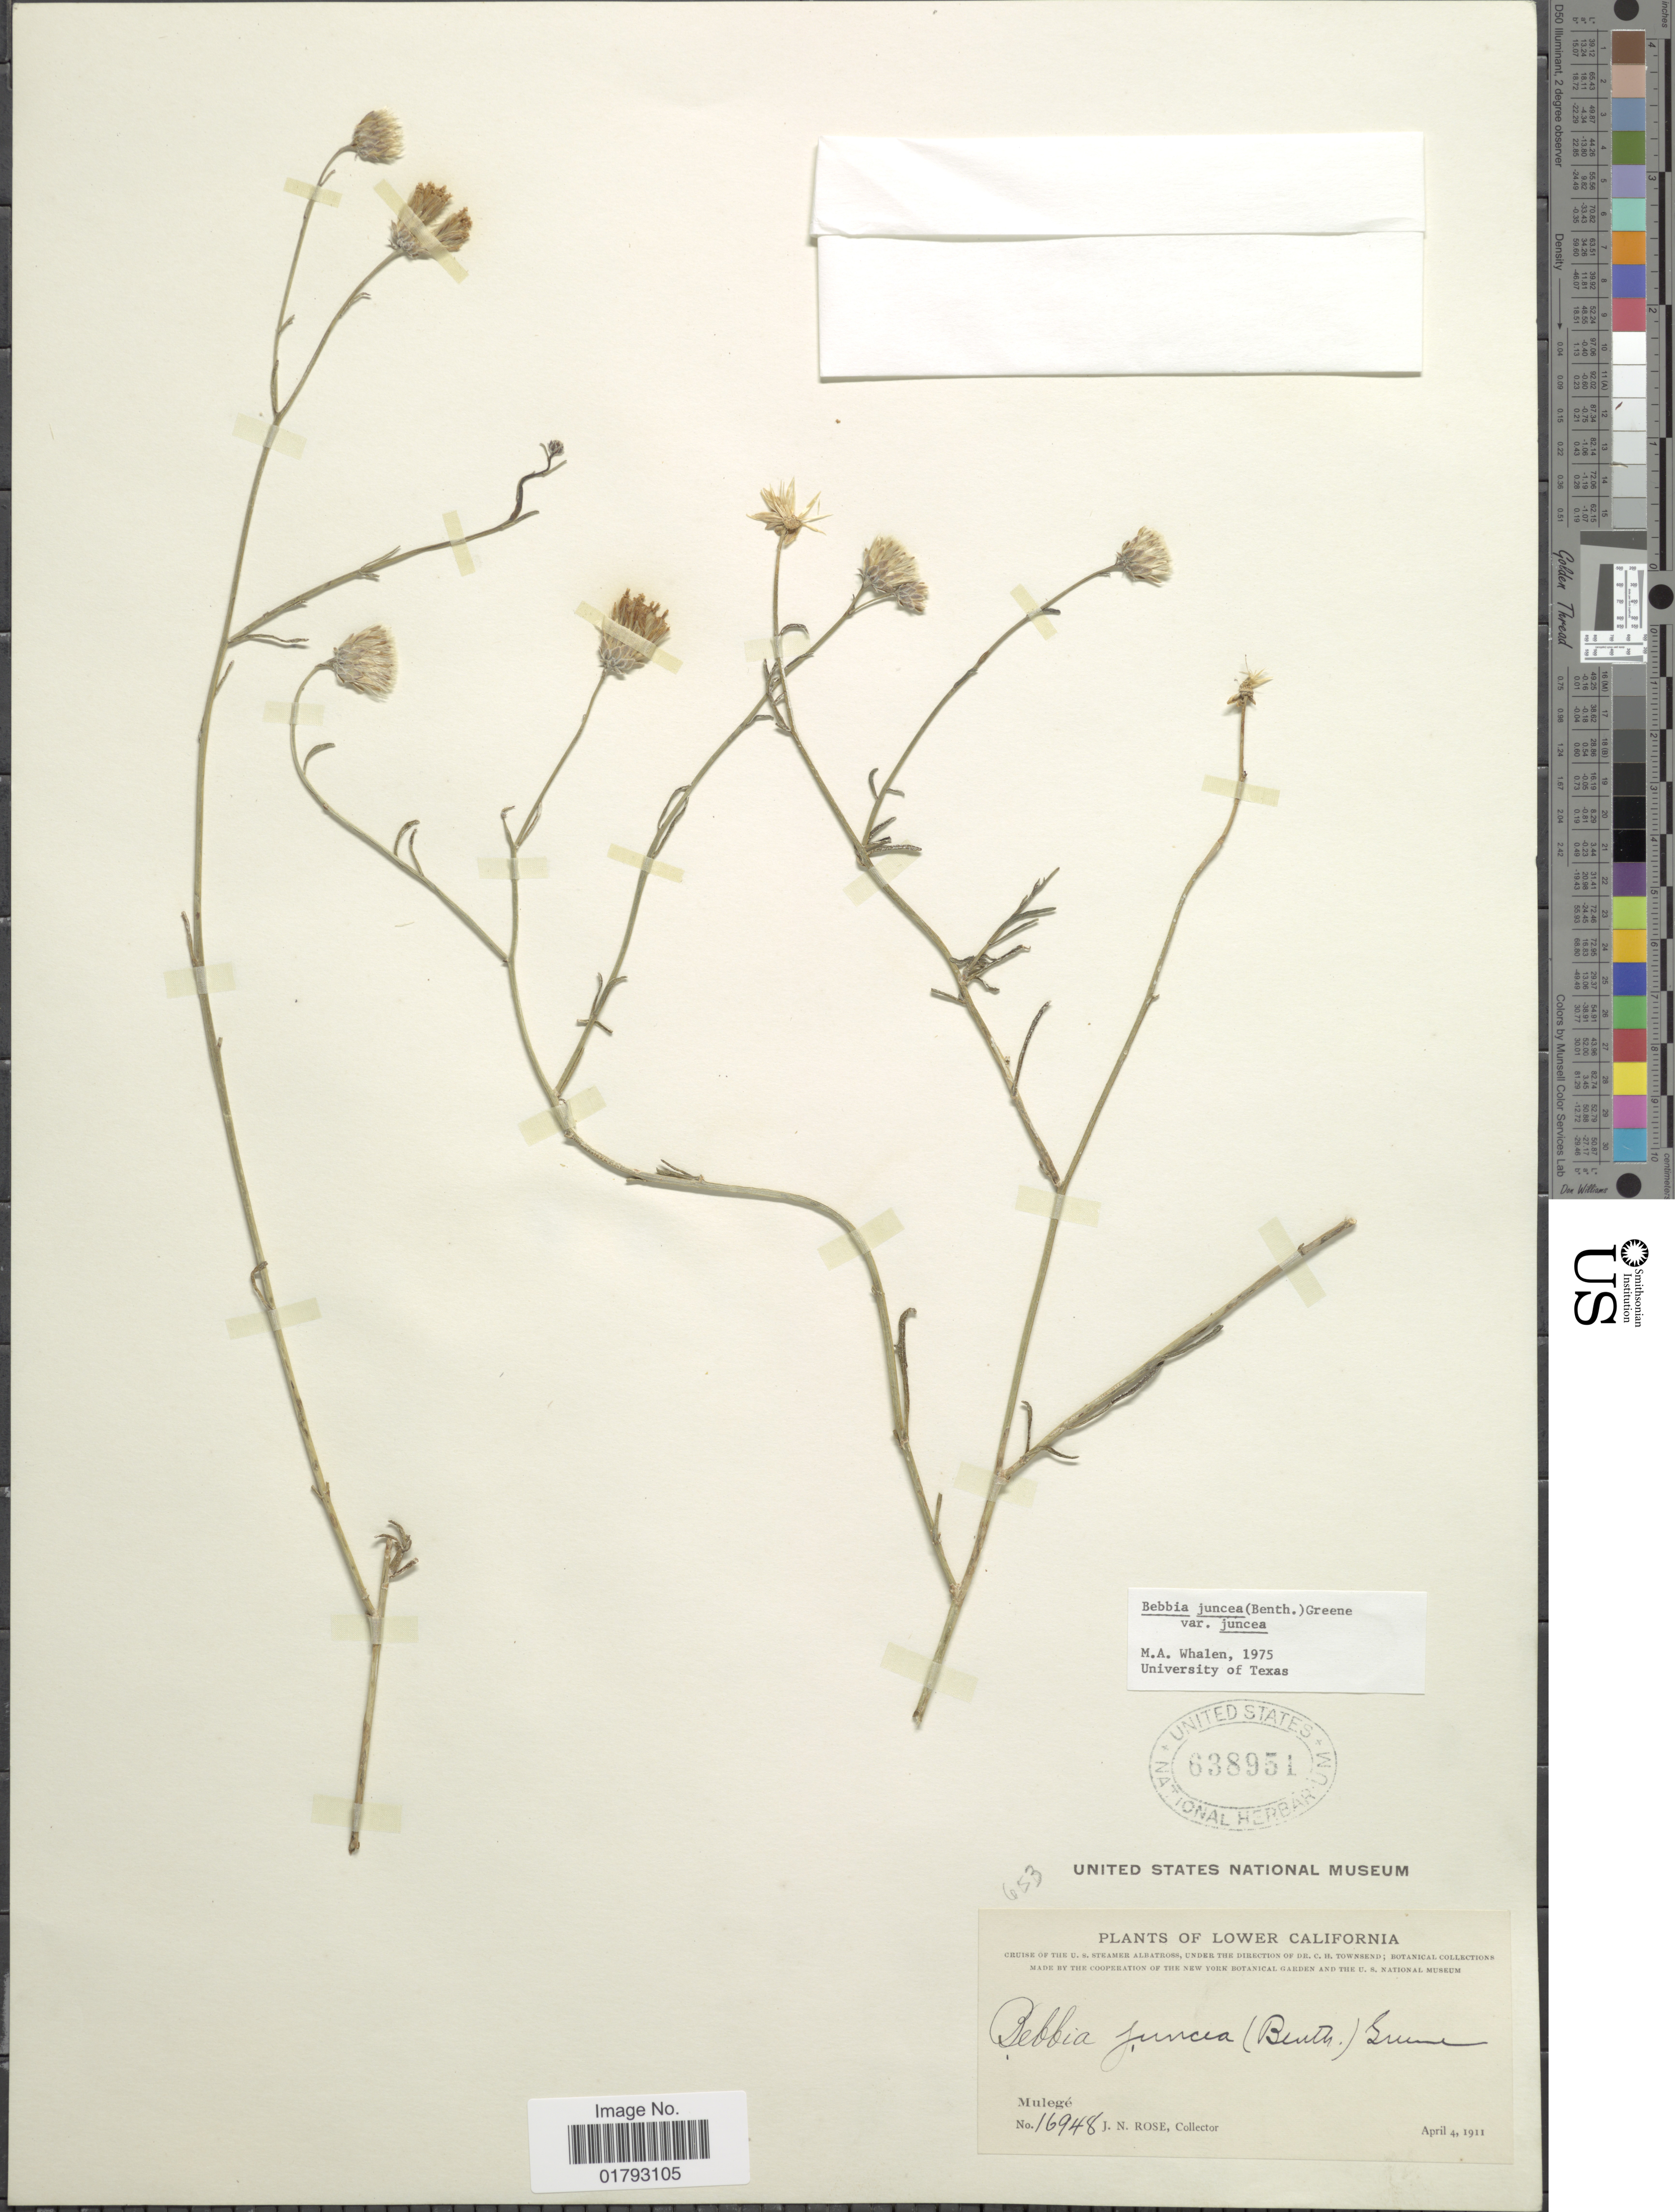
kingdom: Plantae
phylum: Tracheophyta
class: Magnoliopsida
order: Asterales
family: Asteraceae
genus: Bebbia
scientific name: Bebbia juncea var. juncea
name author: (Benth.) Greene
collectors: J. N. Rose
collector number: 16948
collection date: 1911-04-04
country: Mexico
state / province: Baja California Sur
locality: Lower California. Mulege.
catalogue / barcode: US 638951